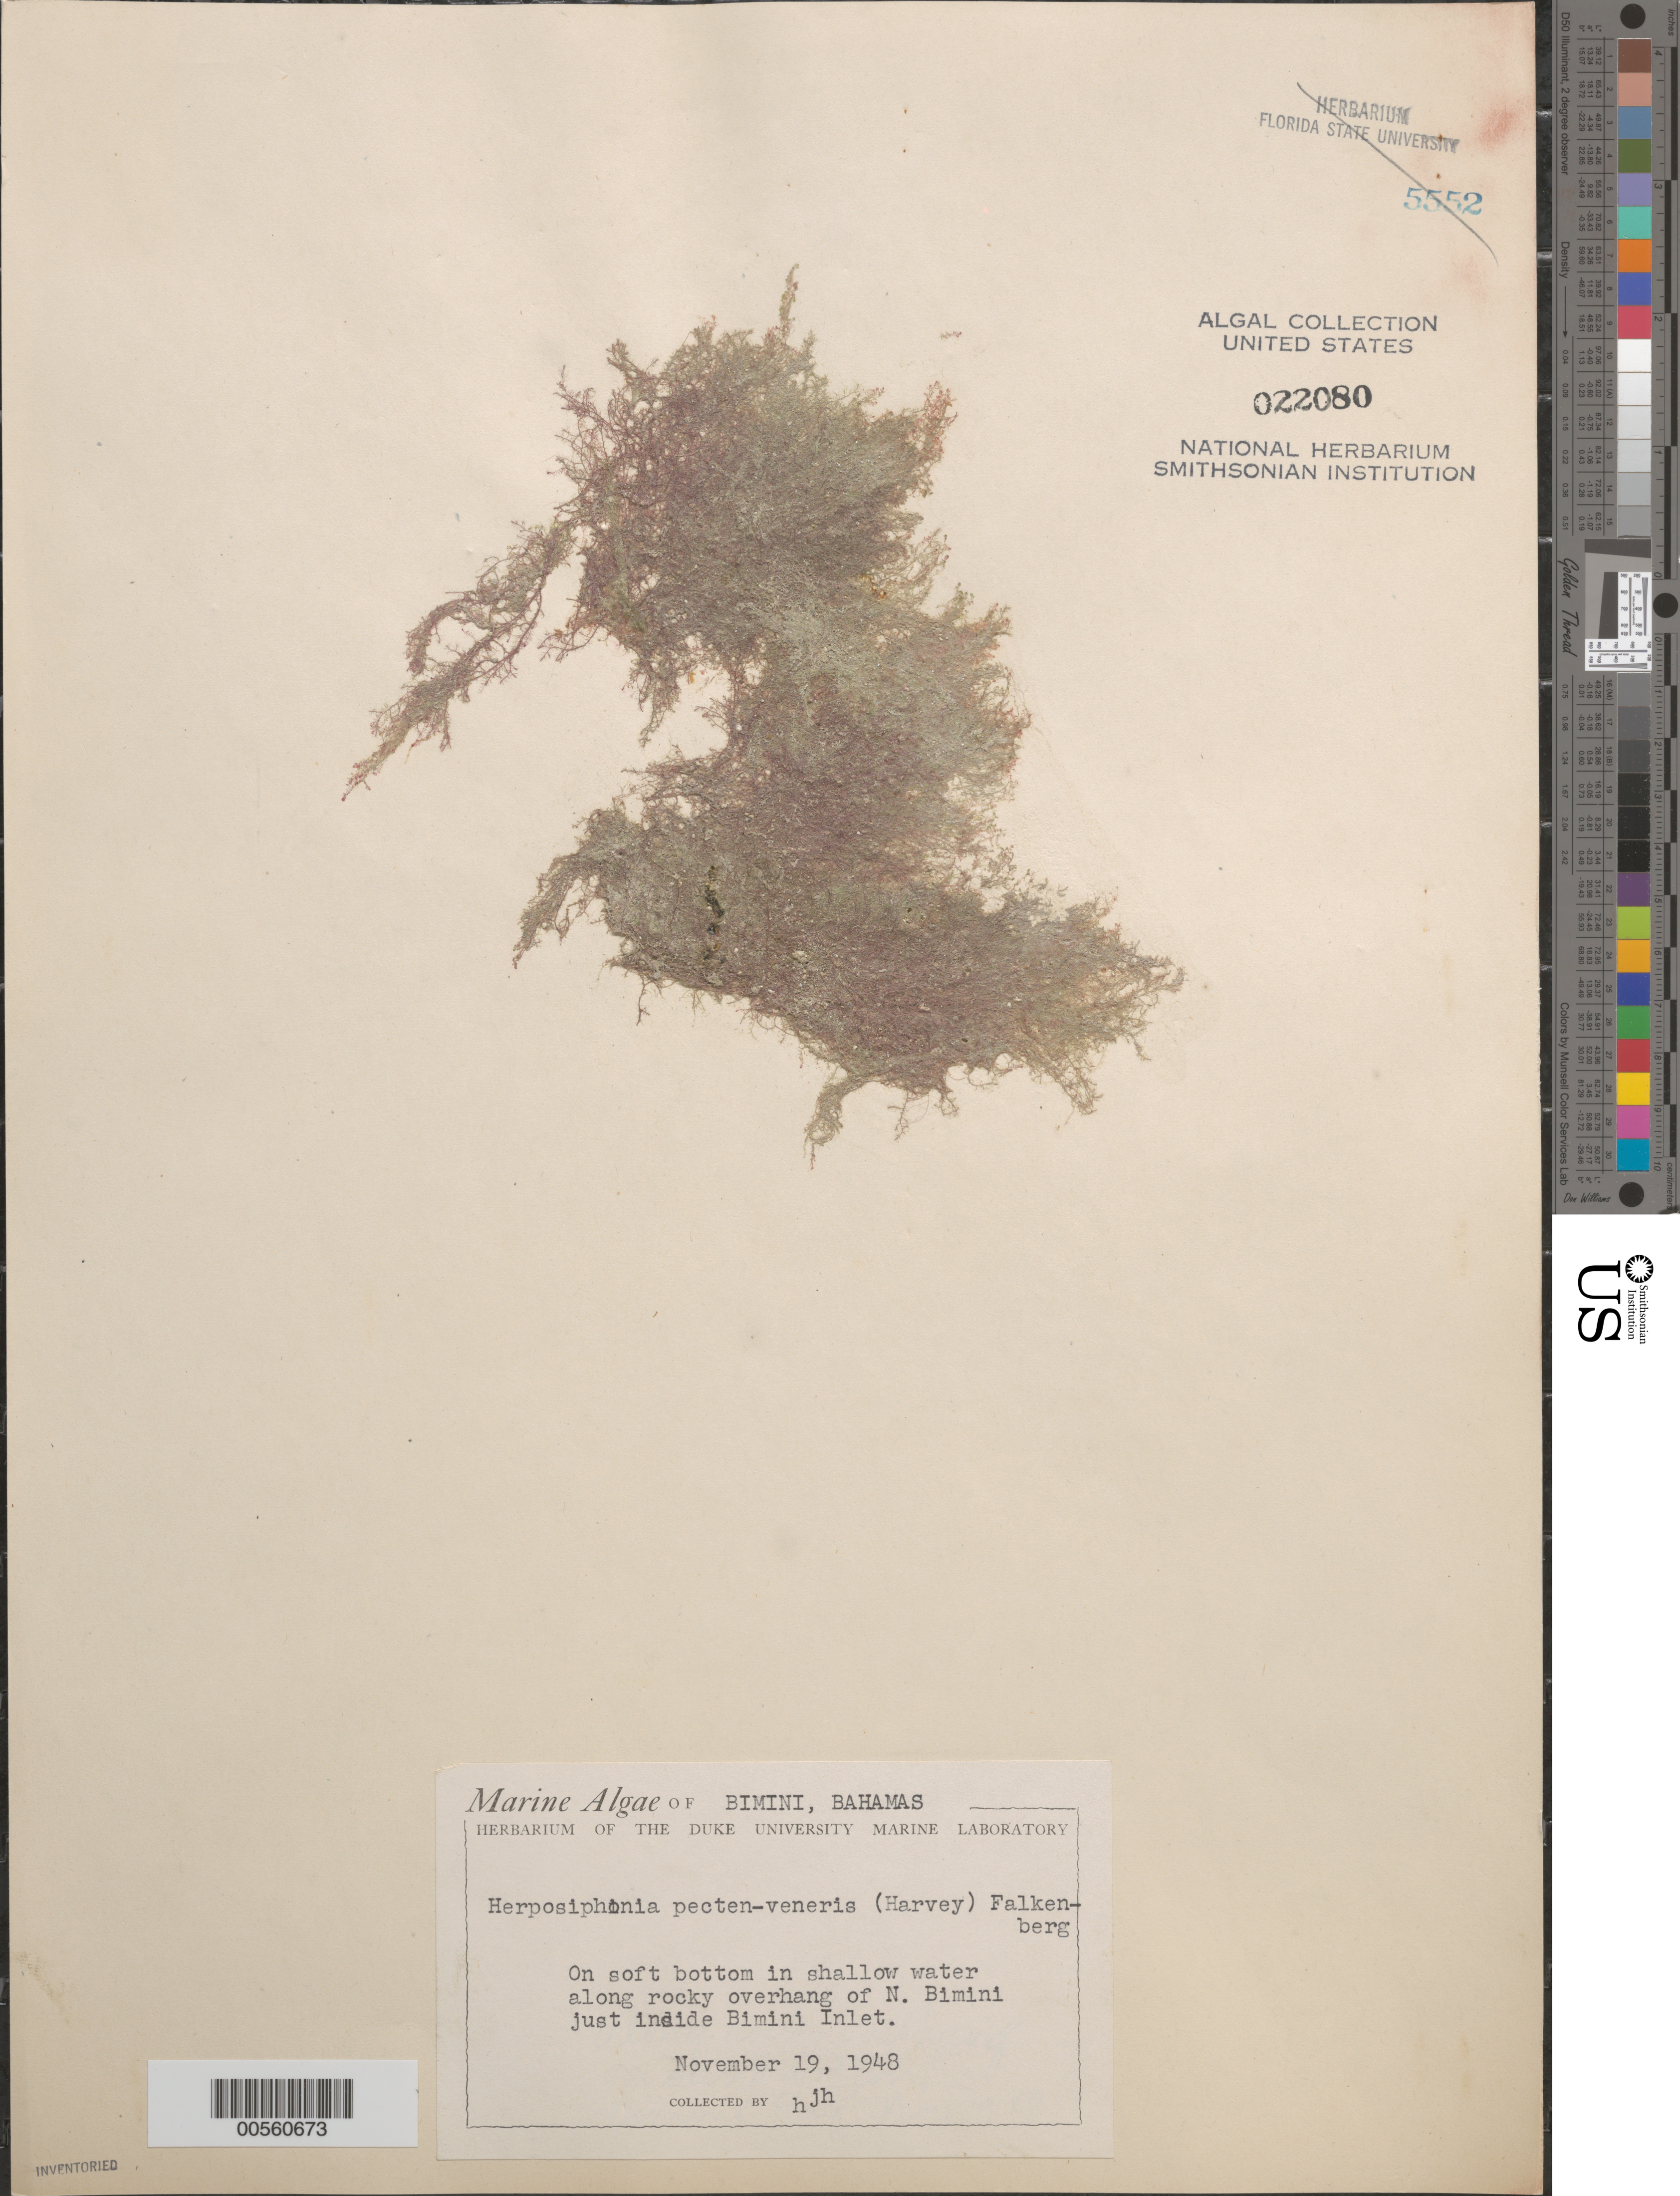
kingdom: Plantae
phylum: Rhodophyta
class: Florideophyceae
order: Ceramiales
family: Rhodomelaceae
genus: Herposiphonia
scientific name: Herposiphonia pecten-veneris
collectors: H. J. Humm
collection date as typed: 19 Nov 1948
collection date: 1948-11-19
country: Bahamas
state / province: Biminis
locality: North bimini just inside bimini inlet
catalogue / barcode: US 22080